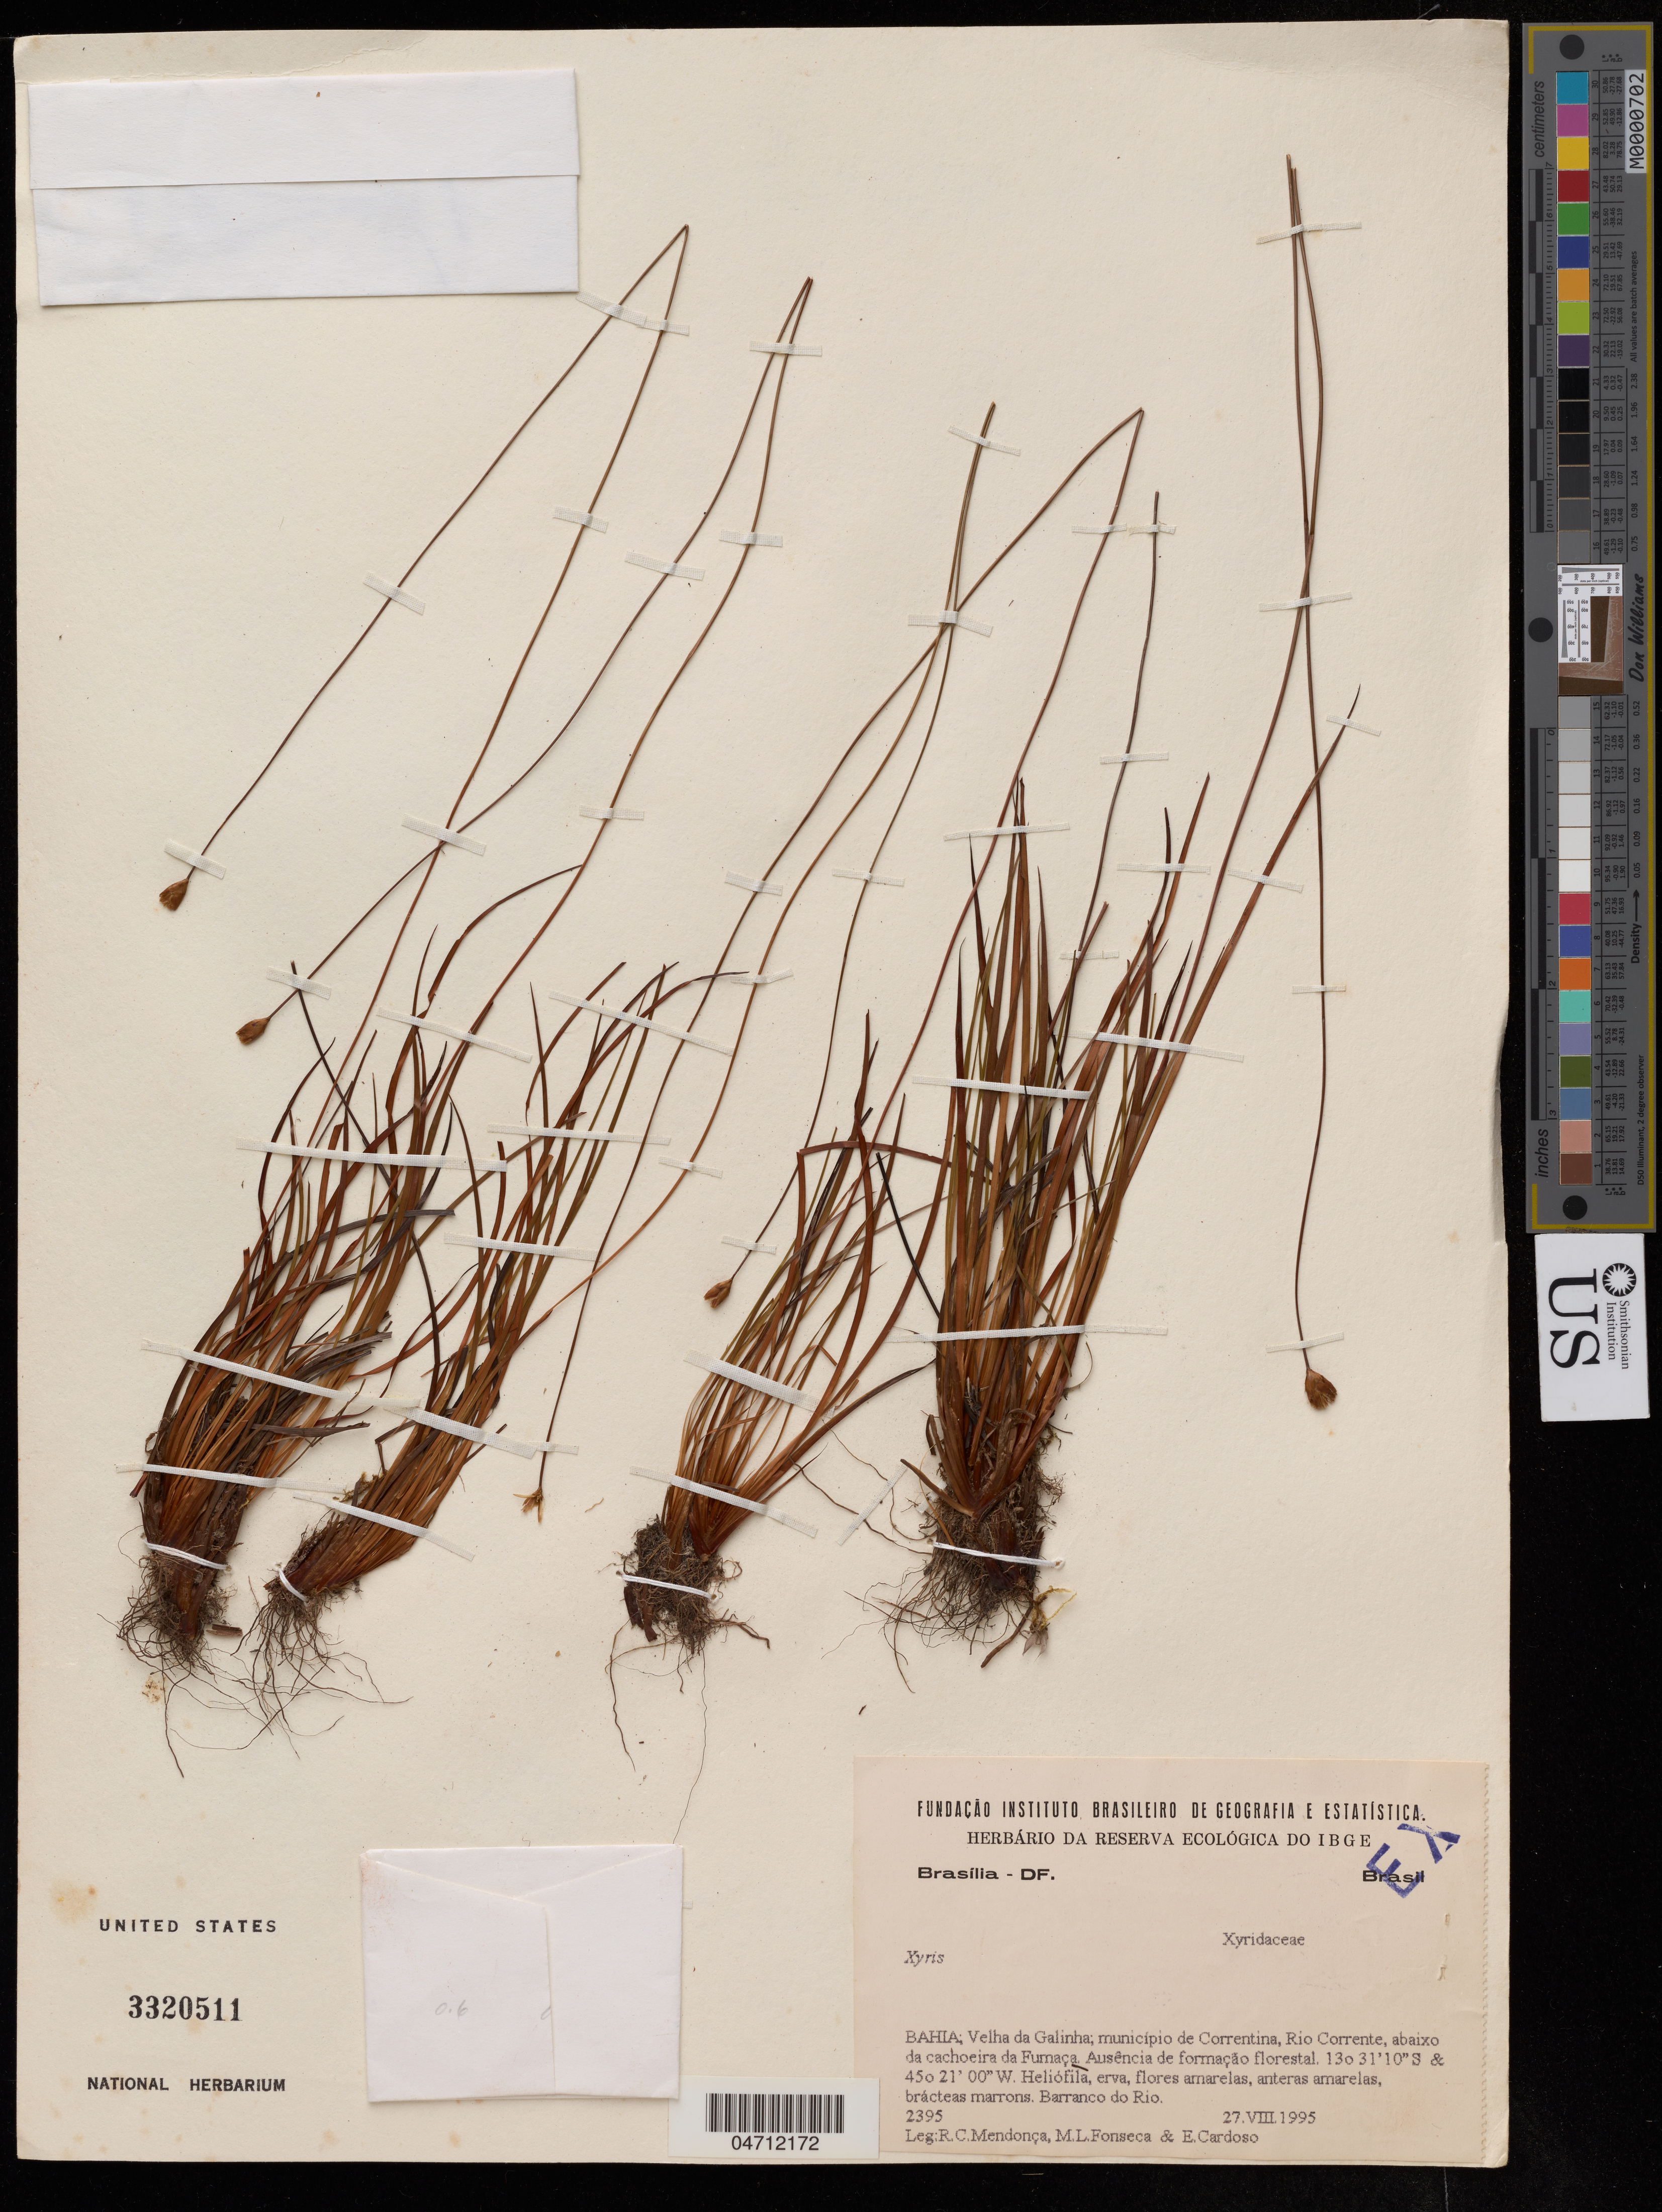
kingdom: Plantae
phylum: Tracheophyta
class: Liliopsida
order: Poales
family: Xyridaceae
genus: Xyris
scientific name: Xyris sp.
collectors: R. C. Mendonça, M. Fonseca & E. Cardoso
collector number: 2395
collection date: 1995-08-27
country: Brazil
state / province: Bahia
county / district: Correntina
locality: Velha da Galinha, Rio Corrente, abaixo da cachoeira da Fumaça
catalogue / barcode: US 3320511